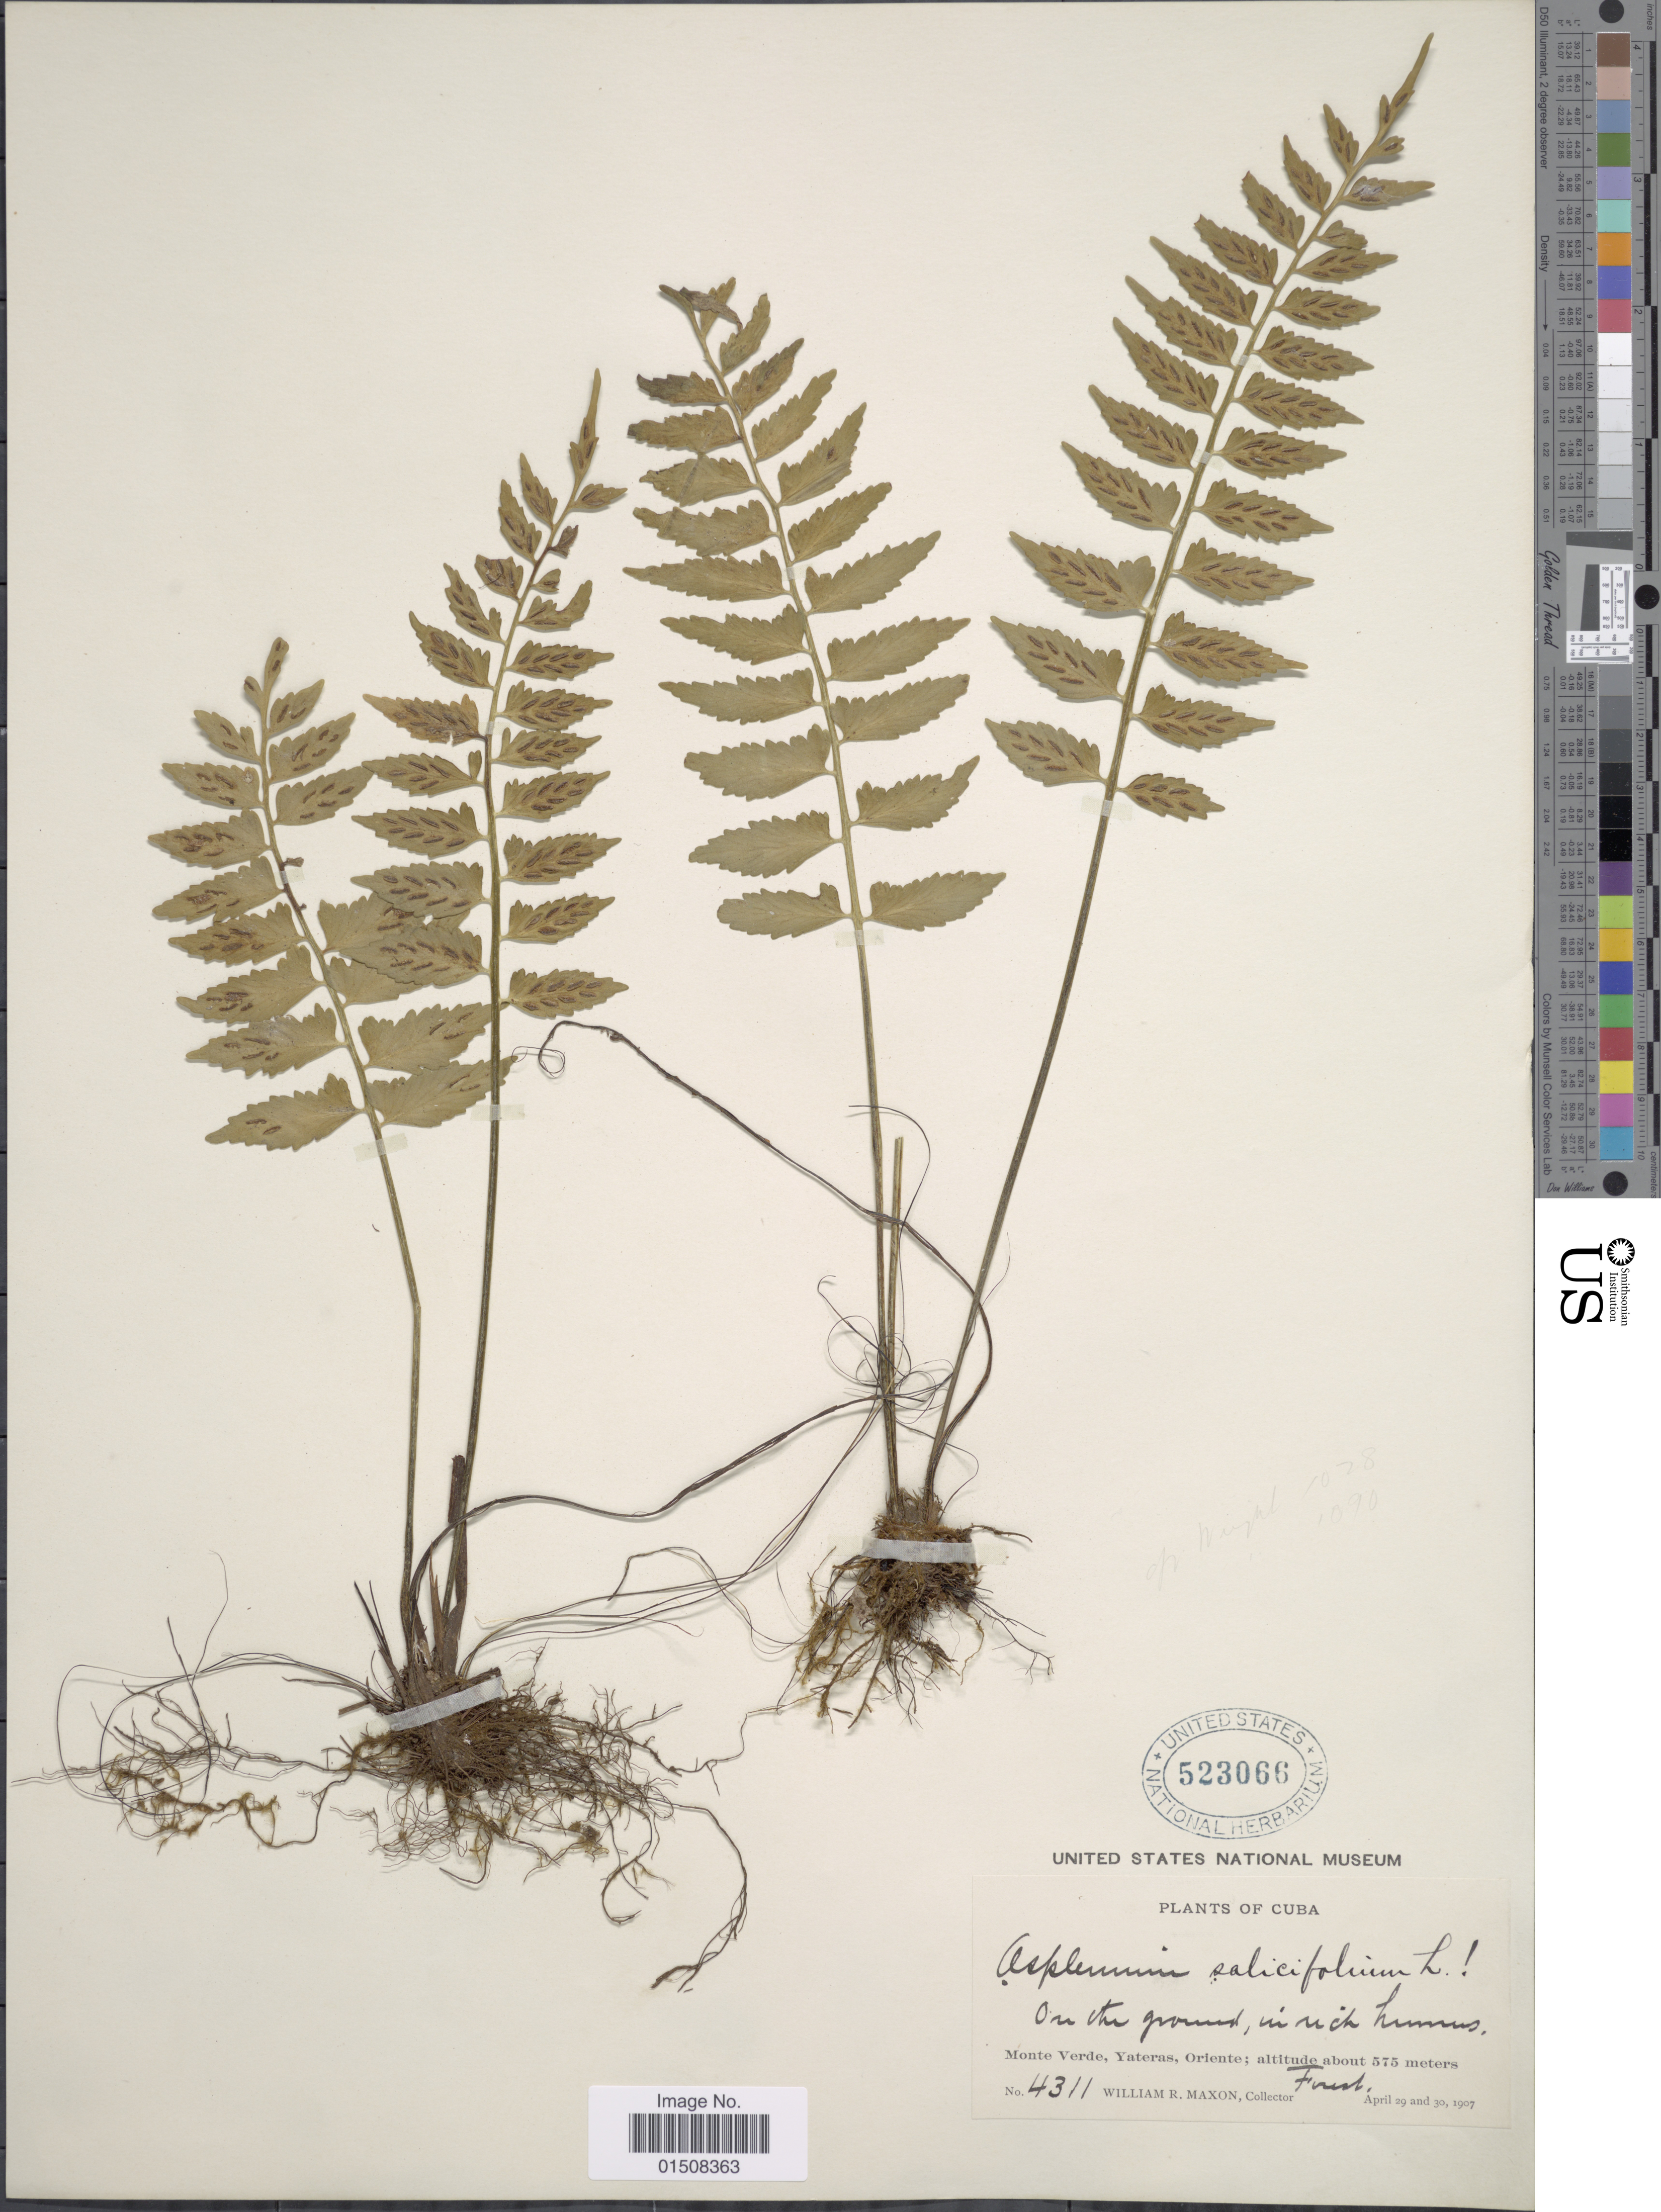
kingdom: Plantae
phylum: Tracheophyta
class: Polypodiopsida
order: Polypodiales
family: Aspleniaceae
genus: Asplenium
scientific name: Asplenium auriculatum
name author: Sw.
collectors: W. R. Maxon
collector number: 4311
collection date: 1907-04-29/1907-04-30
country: Cuba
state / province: Oriente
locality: Monte Verde, Yateras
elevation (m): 575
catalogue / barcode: US 523066